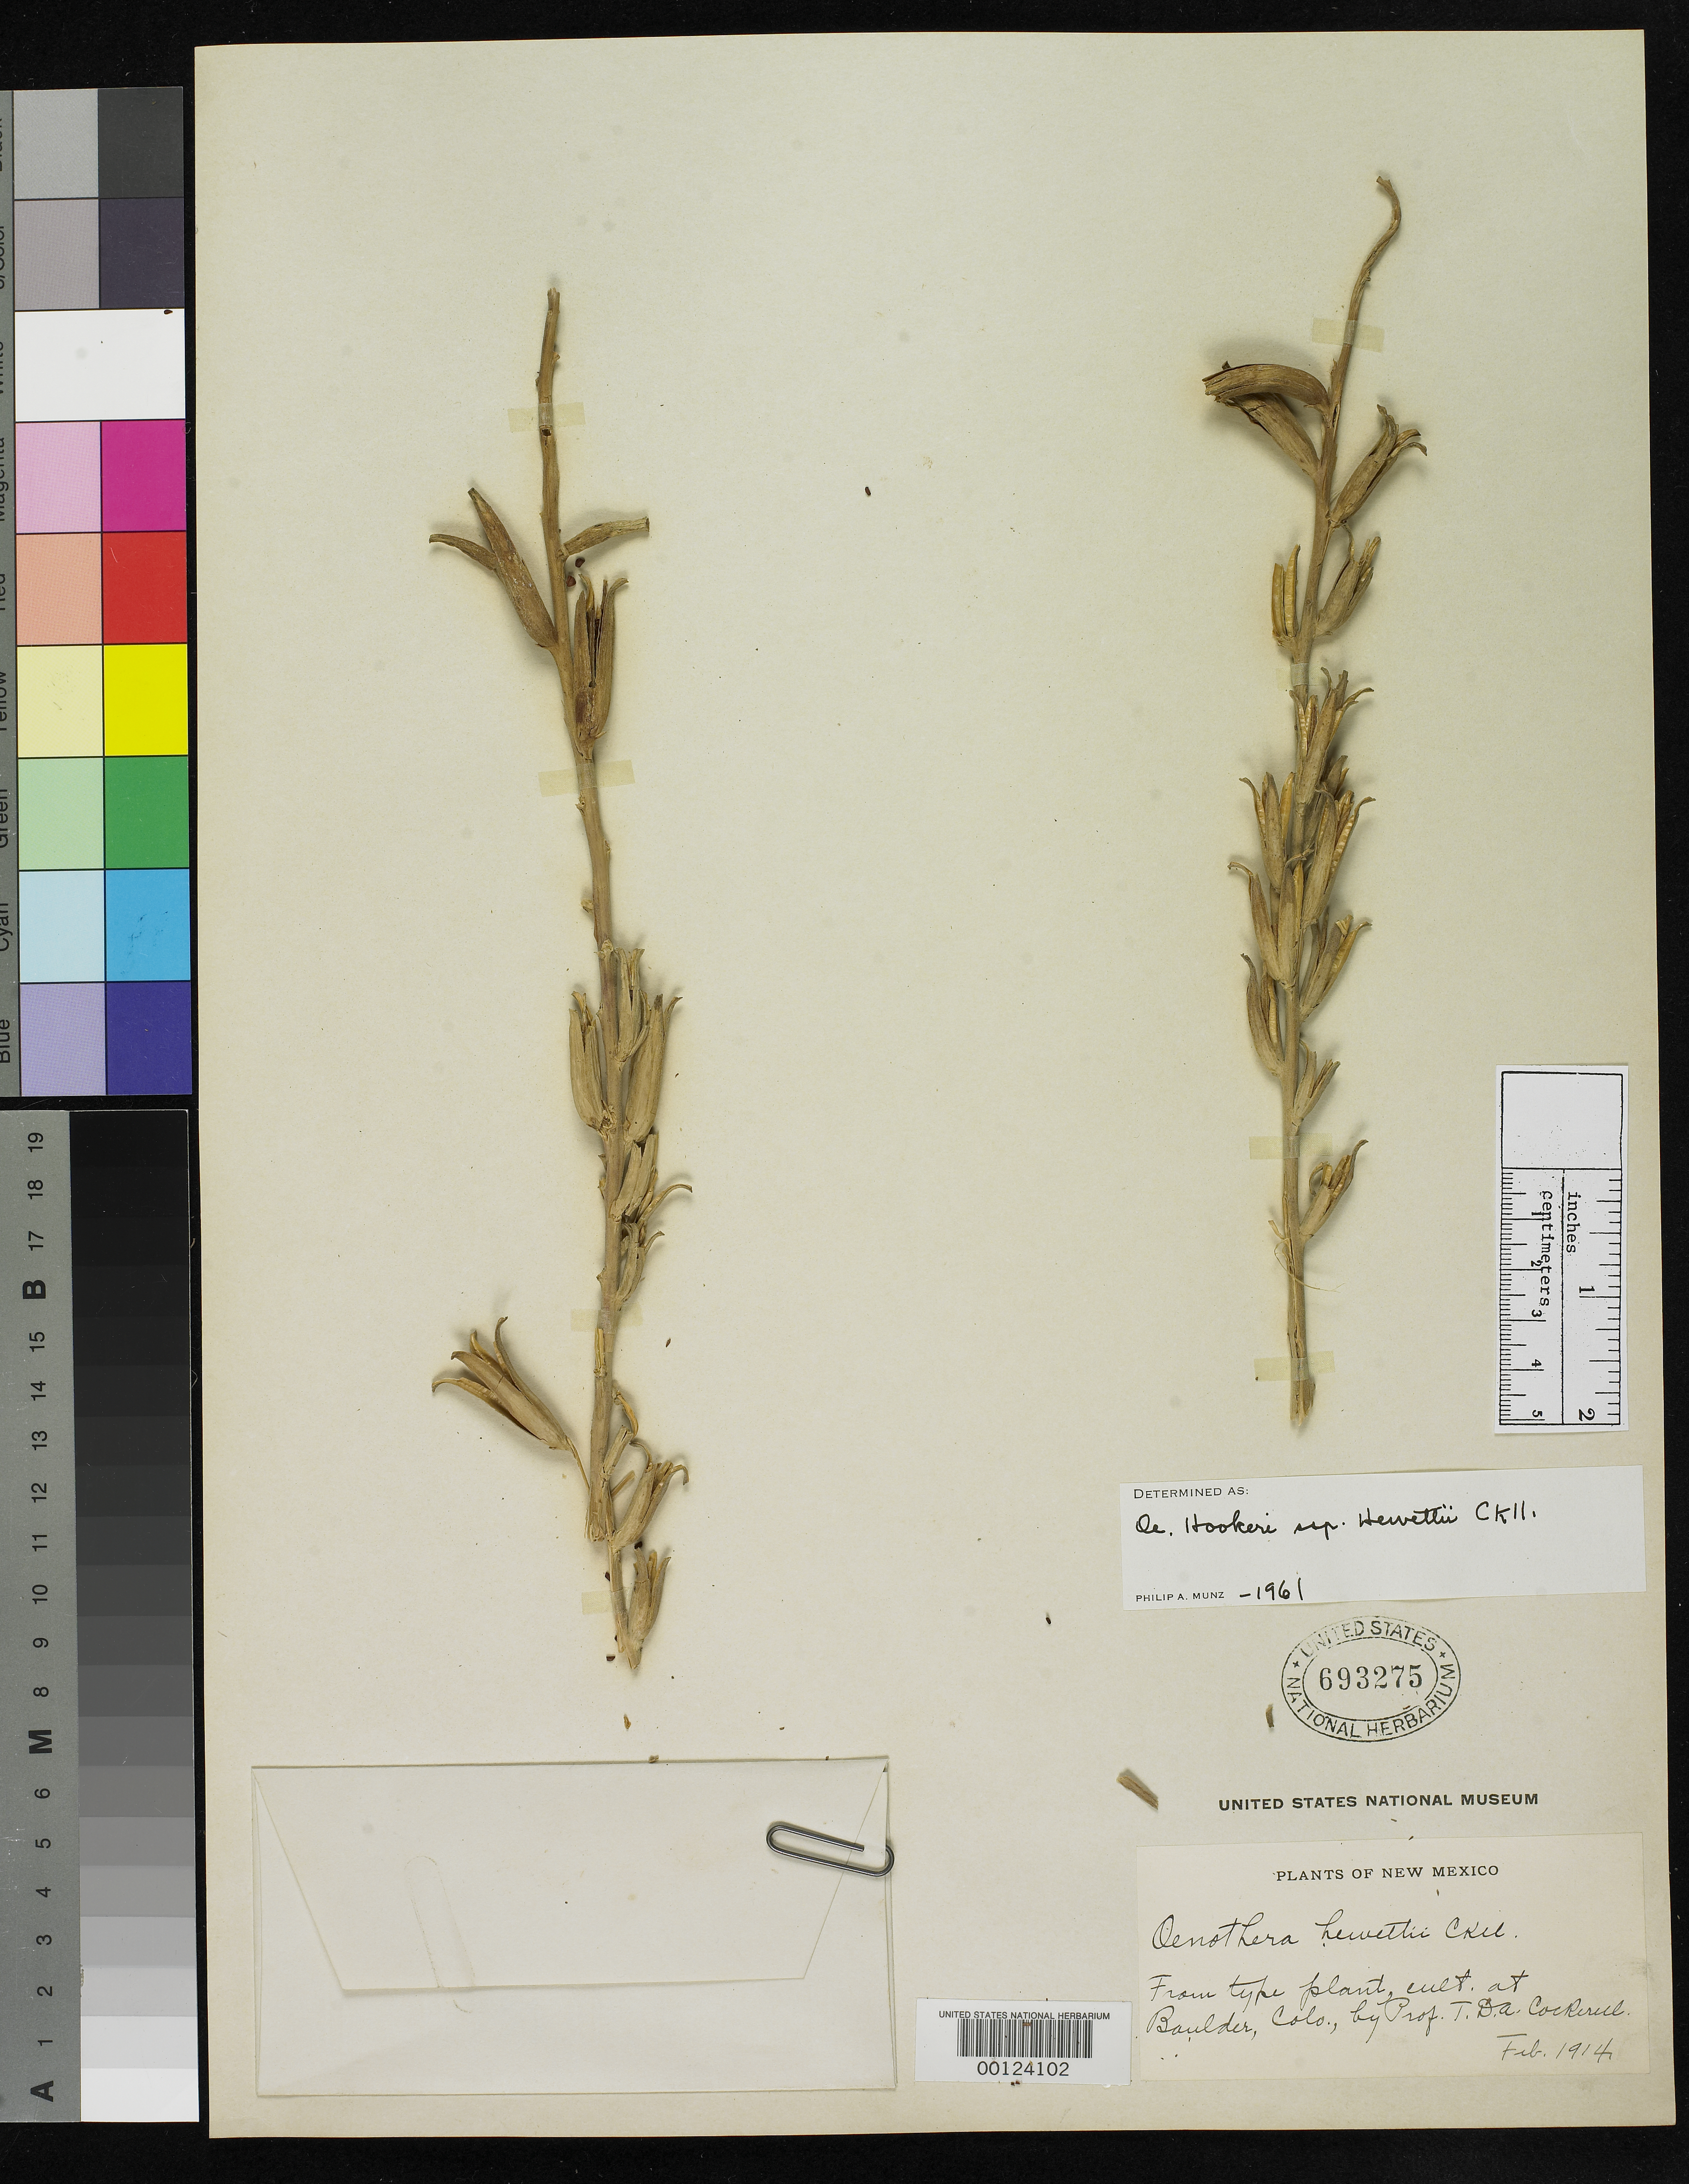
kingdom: Plantae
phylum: Tracheophyta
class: Magnoliopsida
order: Myrtales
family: Onagraceae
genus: Oenothera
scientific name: Oenothera hookeri subsp. hewettii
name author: Cockerell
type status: Isotype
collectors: T. Cockerell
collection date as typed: Feb 1914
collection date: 1914-02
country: United States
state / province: New Mexico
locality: Abbott Ranch, Rito de Los Frijoles, cultivated by Cockerell at Boulder, Colorado, USA.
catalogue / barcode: US 693275